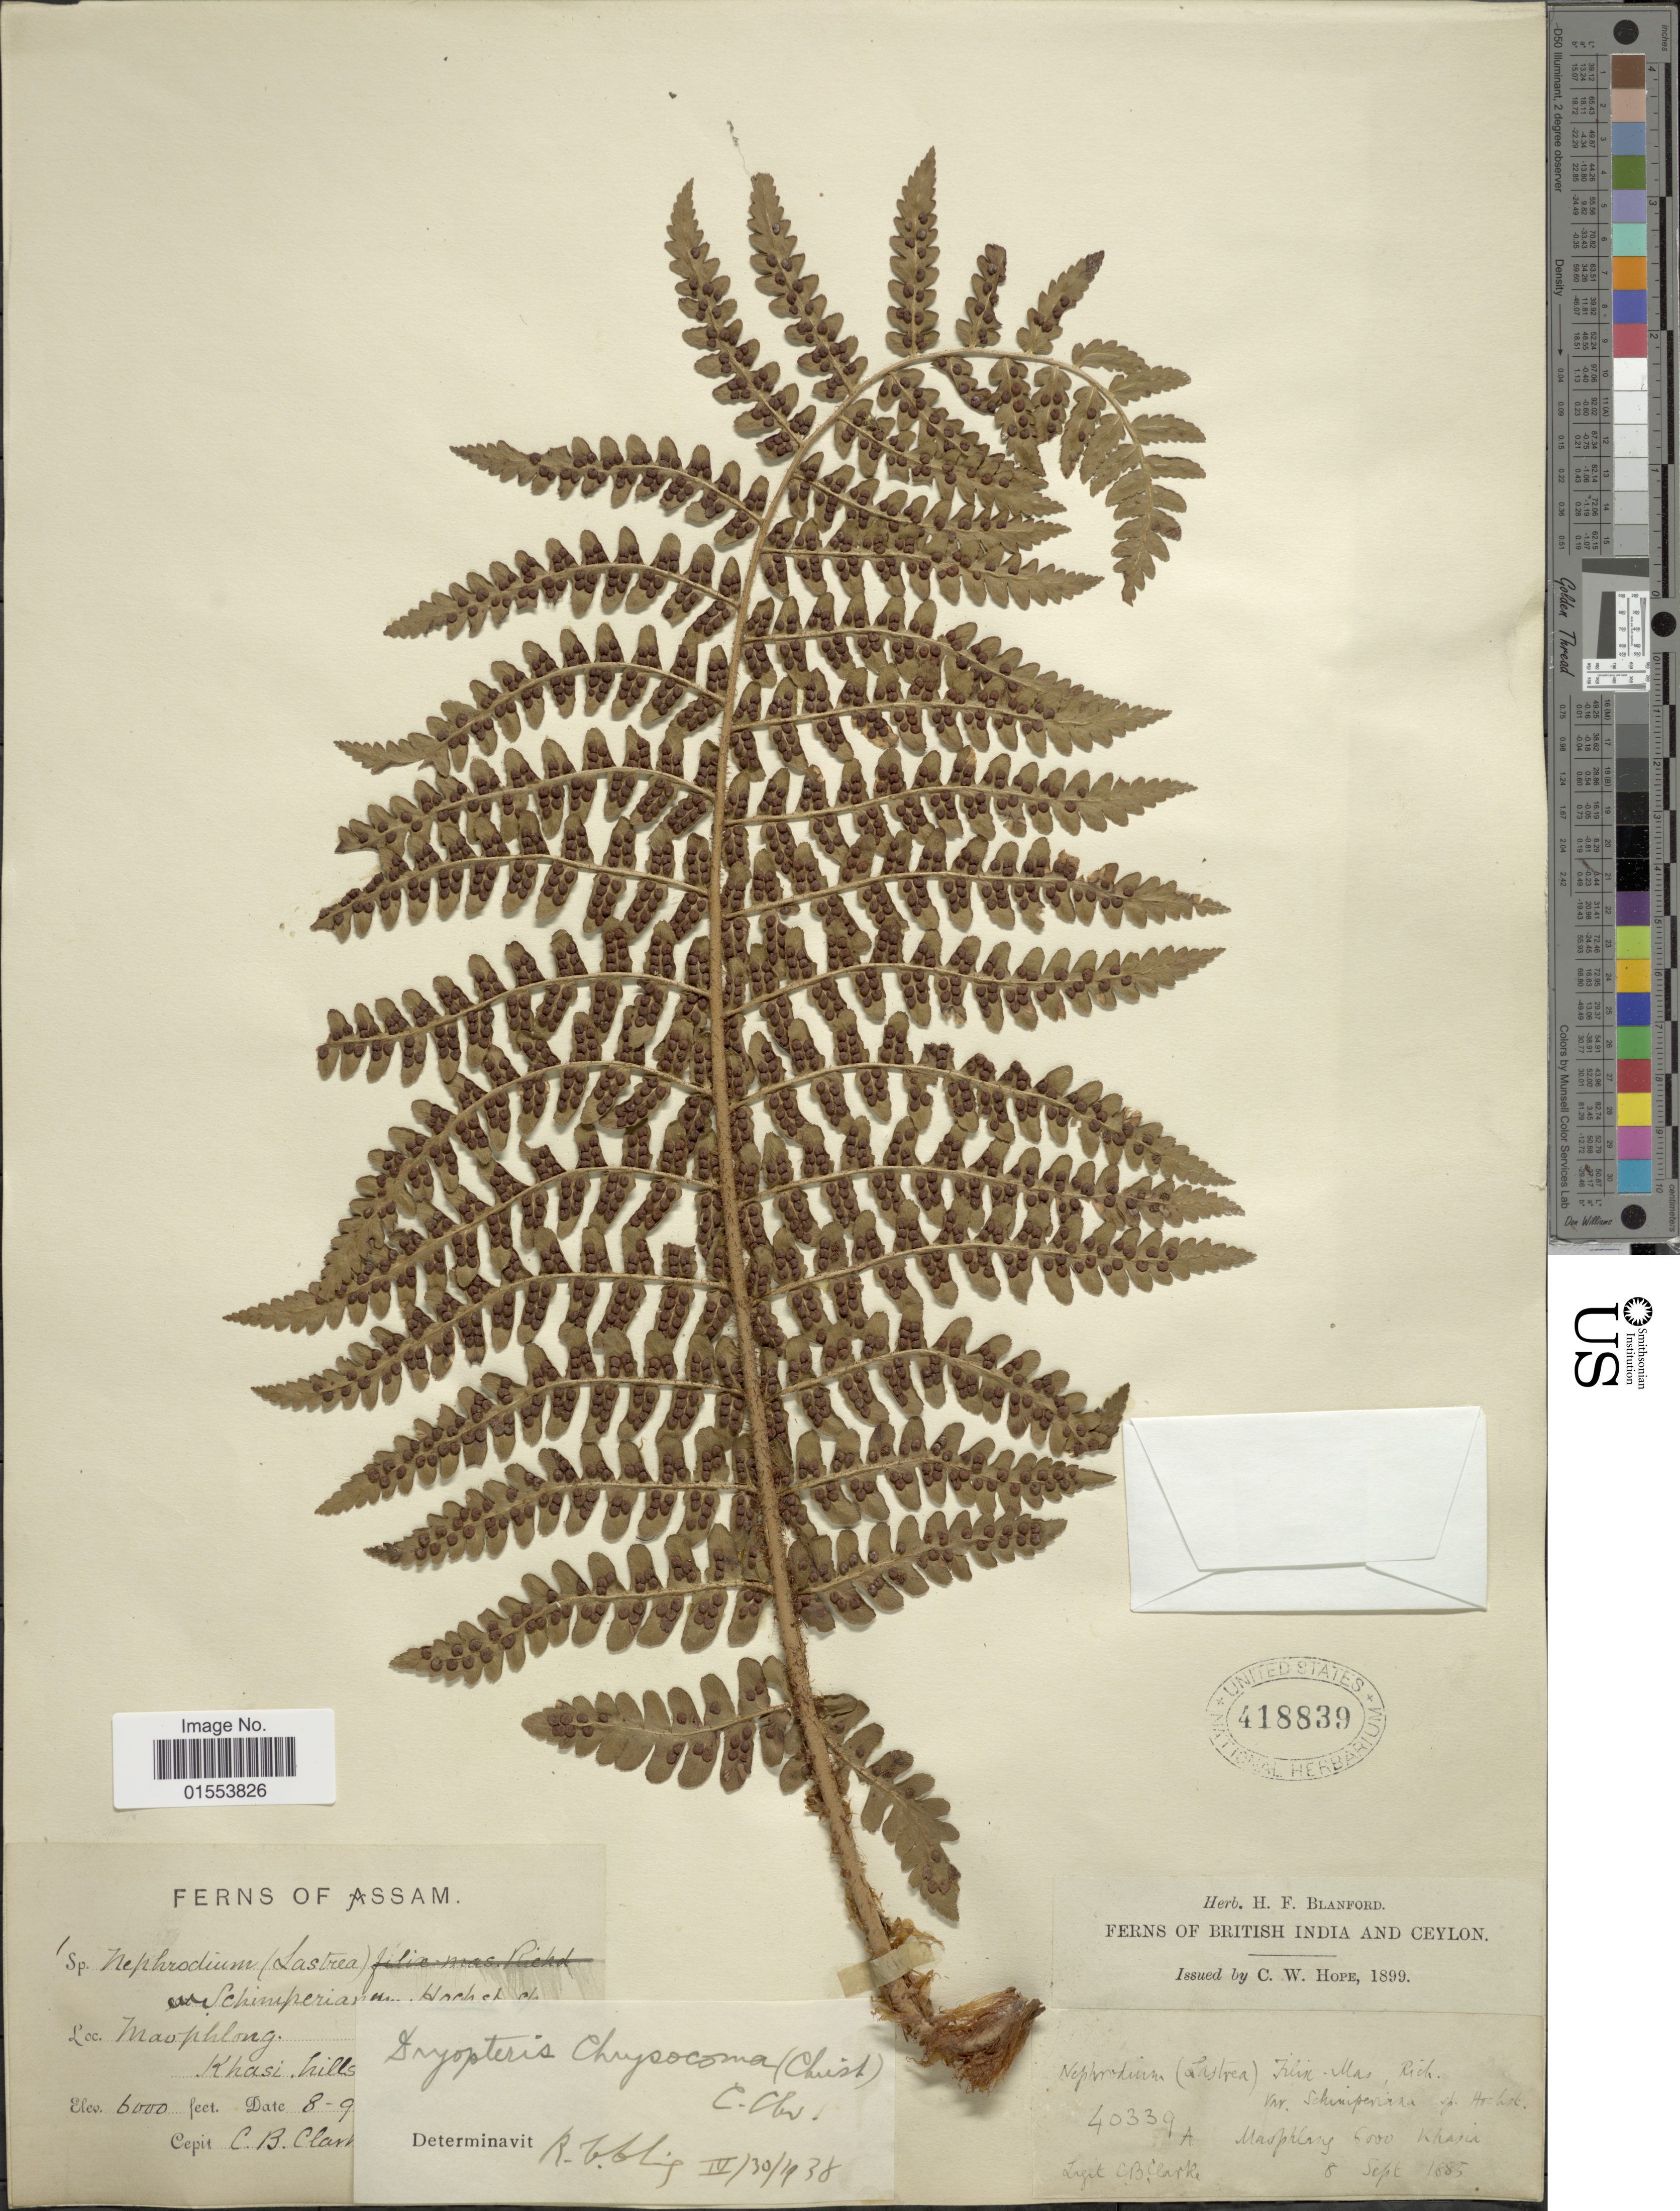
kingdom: Plantae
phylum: Tracheophyta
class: Polypodiopsida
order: Polypodiales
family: Dryopteridaceae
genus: Dryopteris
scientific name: Dryopteris chrysocoma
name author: (Christ) C. Chr.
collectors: C. B. Clarke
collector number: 40339A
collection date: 1885-09-08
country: India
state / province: Meghalaya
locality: Assam, Mawphlang, Khasi Hills.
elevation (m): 1829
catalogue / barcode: US 418839